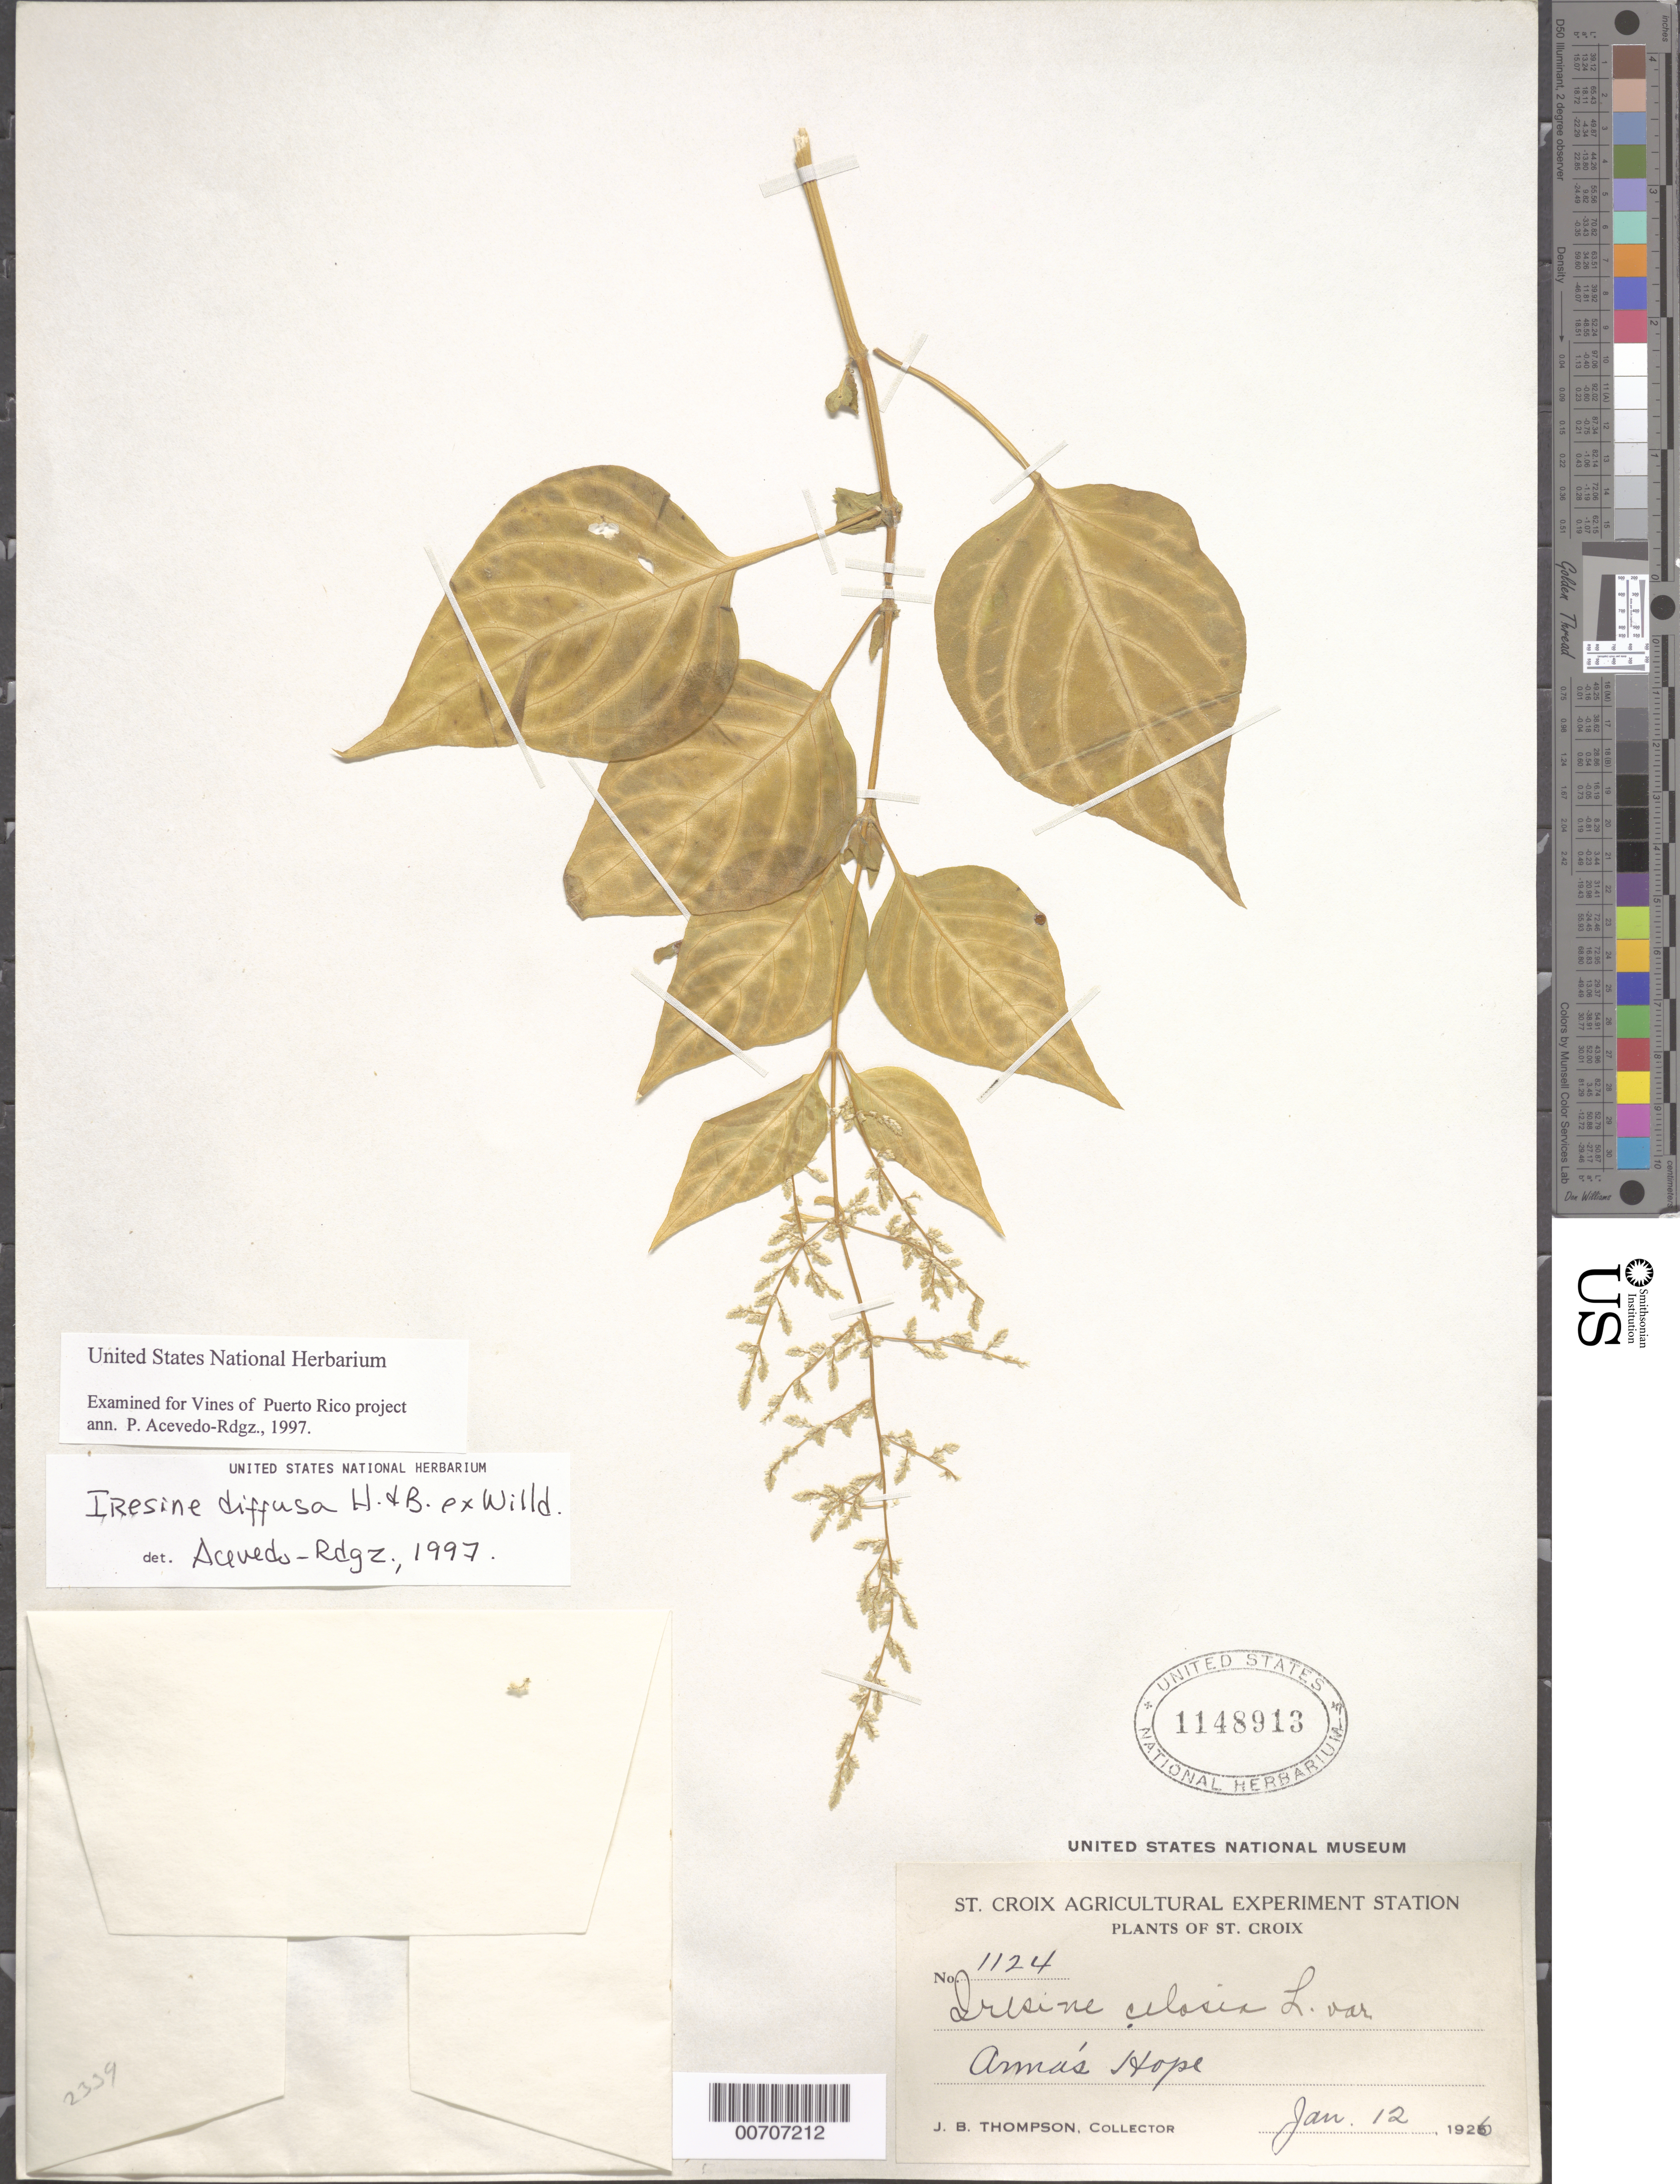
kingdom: Plantae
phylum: Tracheophyta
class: Magnoliopsida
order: Caryophyllales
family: Amaranthaceae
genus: Iresine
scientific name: Iresine diffusa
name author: Humb. & Bonpl. ex Willd.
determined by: Acevedo-Rodríguez, P., (BOT), Smithsonian Institution - National Museum of Natural History (UNITED STATES)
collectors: J. B. Thompson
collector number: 1124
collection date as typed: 12 Jan 1926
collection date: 1926-01-12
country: U.S. Virgin Islands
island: St. Croix Island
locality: Anna's Hope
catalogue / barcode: US 1148913